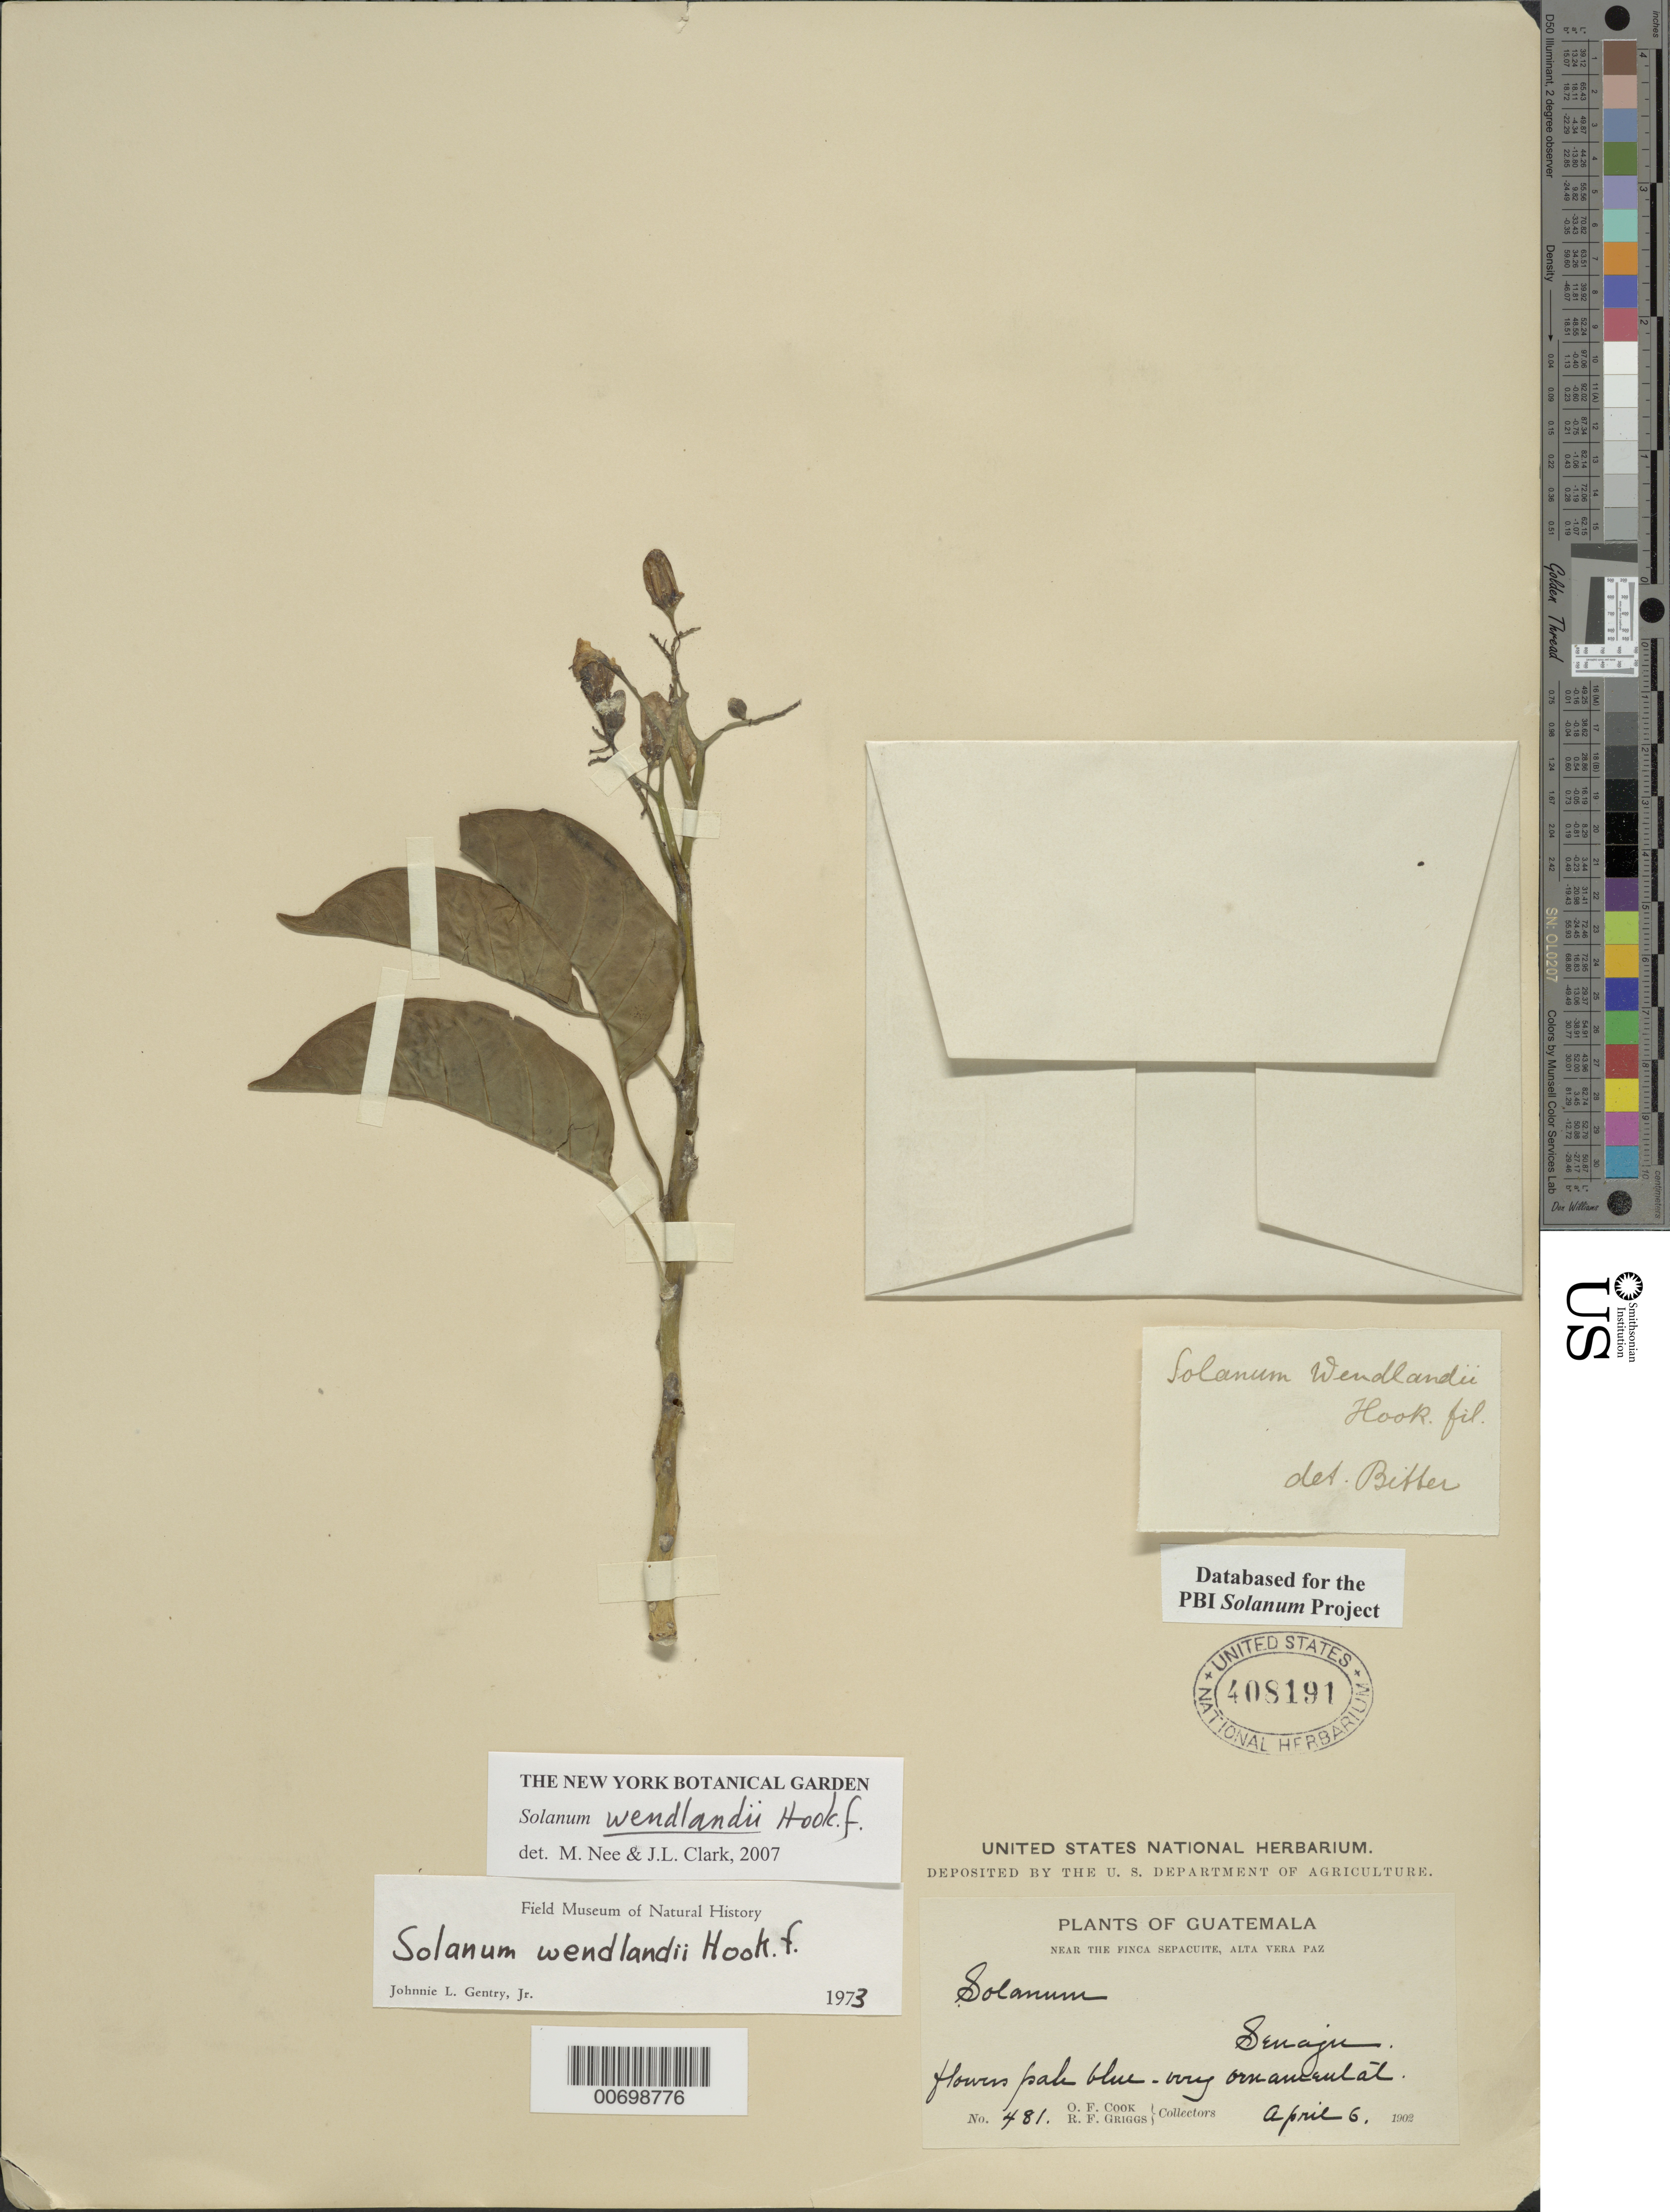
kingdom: Plantae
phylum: Tracheophyta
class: Magnoliopsida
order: Solanales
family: Solanaceae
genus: Solanum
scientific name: Solanum wendlandii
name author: Hook. f.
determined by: Gentry, J. L.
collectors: O. F. Cook & R. F. Griggs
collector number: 481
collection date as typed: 04 Jun 1902 or 06 Apr 1902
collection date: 1902-04-06 or 1902-06-04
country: Guatemala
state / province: Alta Verapaz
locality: Near the finca Sepacuite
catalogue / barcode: US 408191